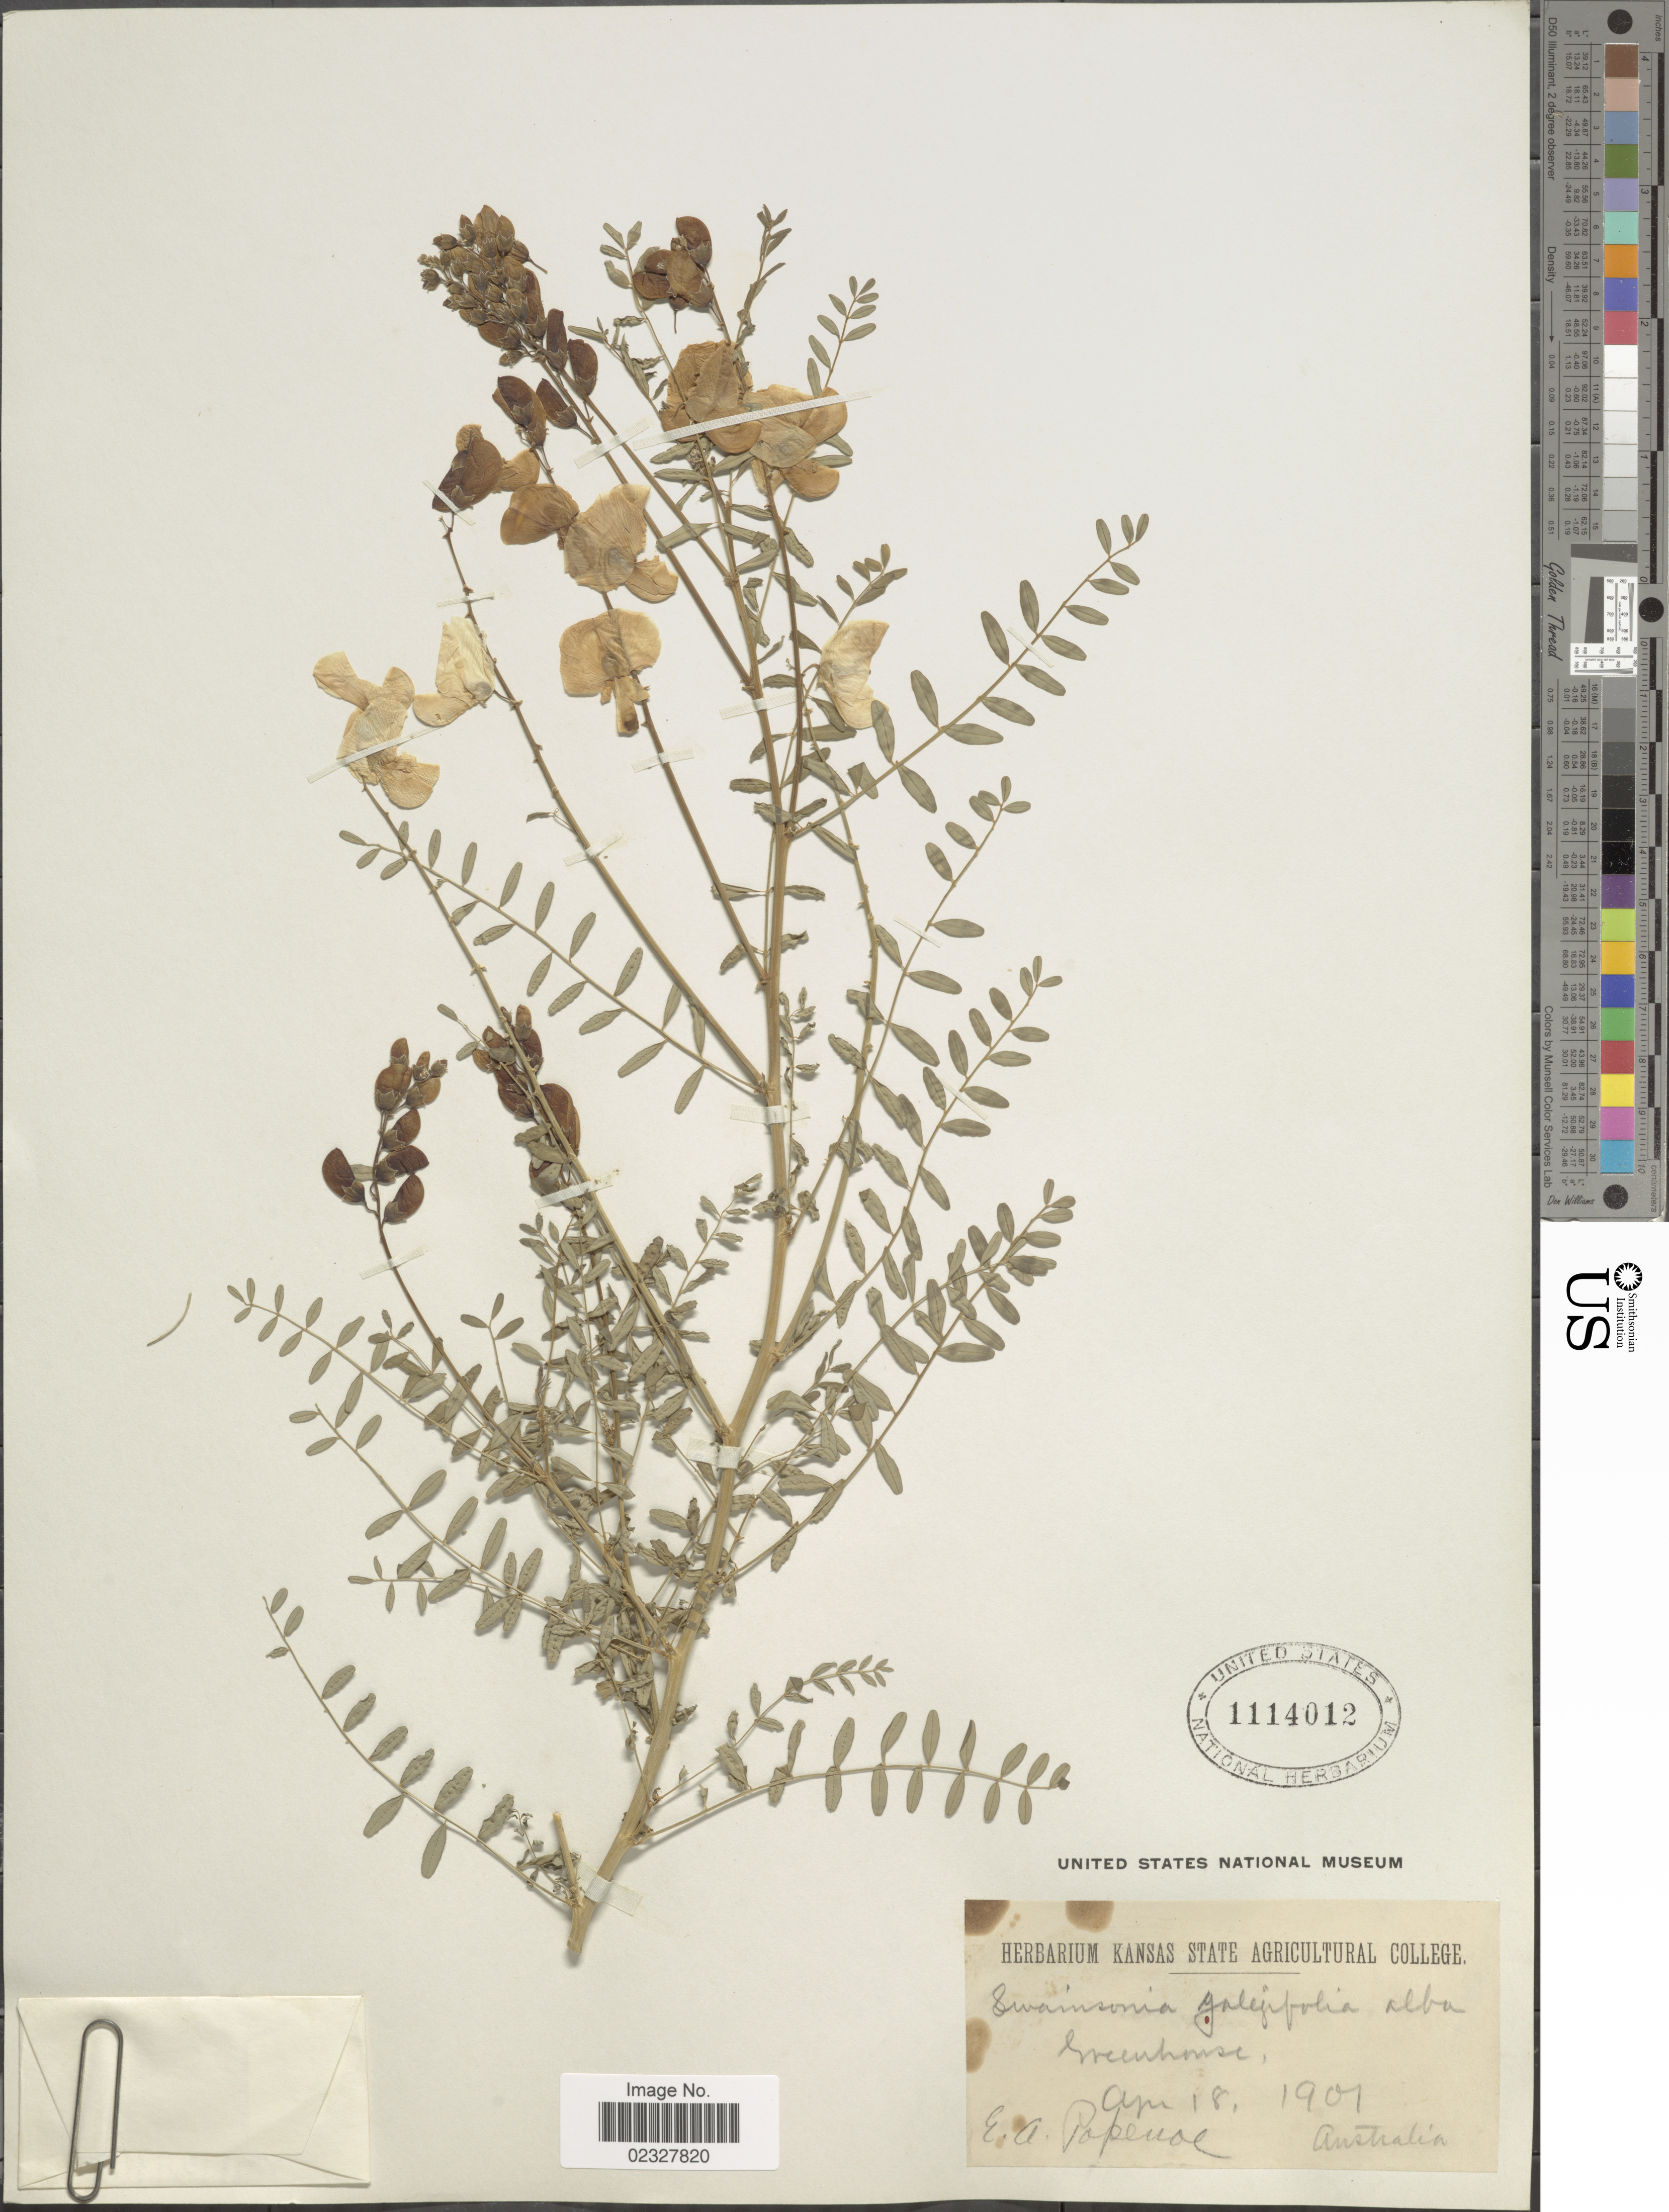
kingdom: Plantae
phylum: Tracheophyta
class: Magnoliopsida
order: Fabales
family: Fabaceae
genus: Swainsona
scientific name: Swainsona galegifolia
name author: (Andrews) R. Br.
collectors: E. A. Popenoe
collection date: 1901-04-18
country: Australia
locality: Greenhouse, australien.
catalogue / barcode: US 1114012